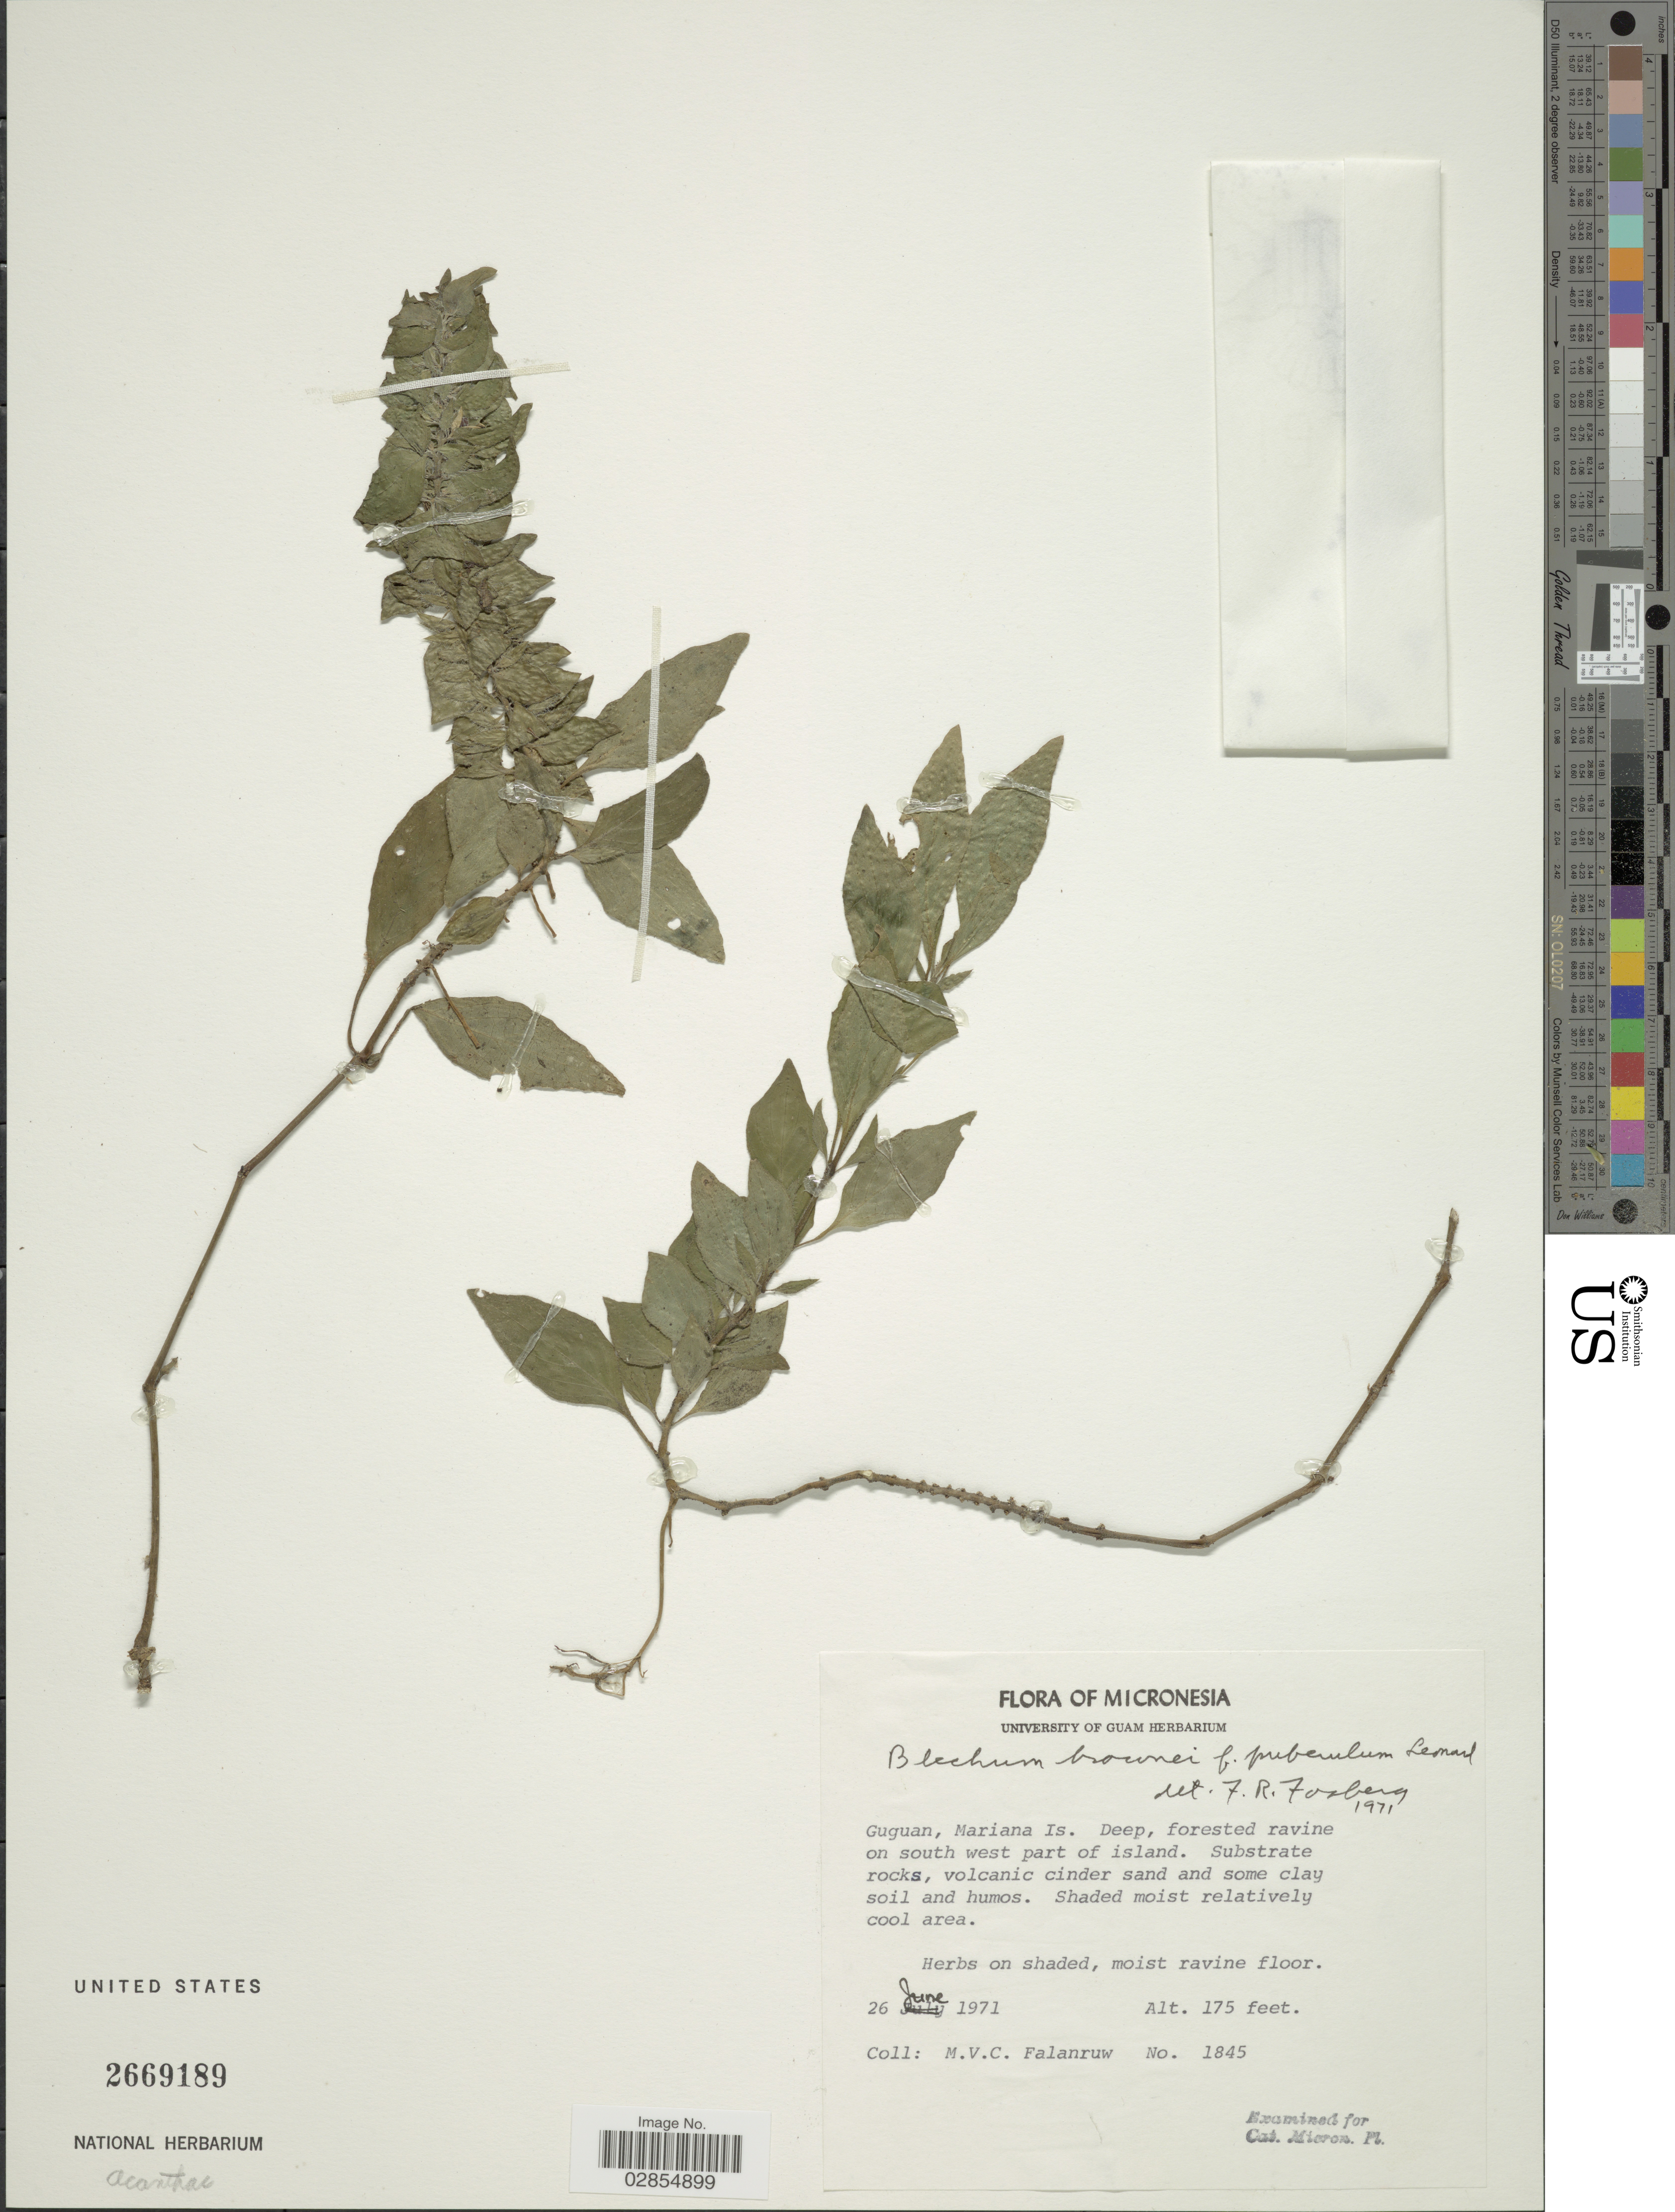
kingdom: Plantae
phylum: Tracheophyta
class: Magnoliopsida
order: Lamiales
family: Acanthaceae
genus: Blechum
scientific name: Blechum pyramidatum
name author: (Lam.) Urb.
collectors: M. V. Falanruw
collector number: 1845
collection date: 1971-06-26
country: Northern Mariana Islands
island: Guguan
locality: Guguan, Mariana Is. Deep, forested ravine on south west part of island.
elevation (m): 53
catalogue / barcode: US 2669189